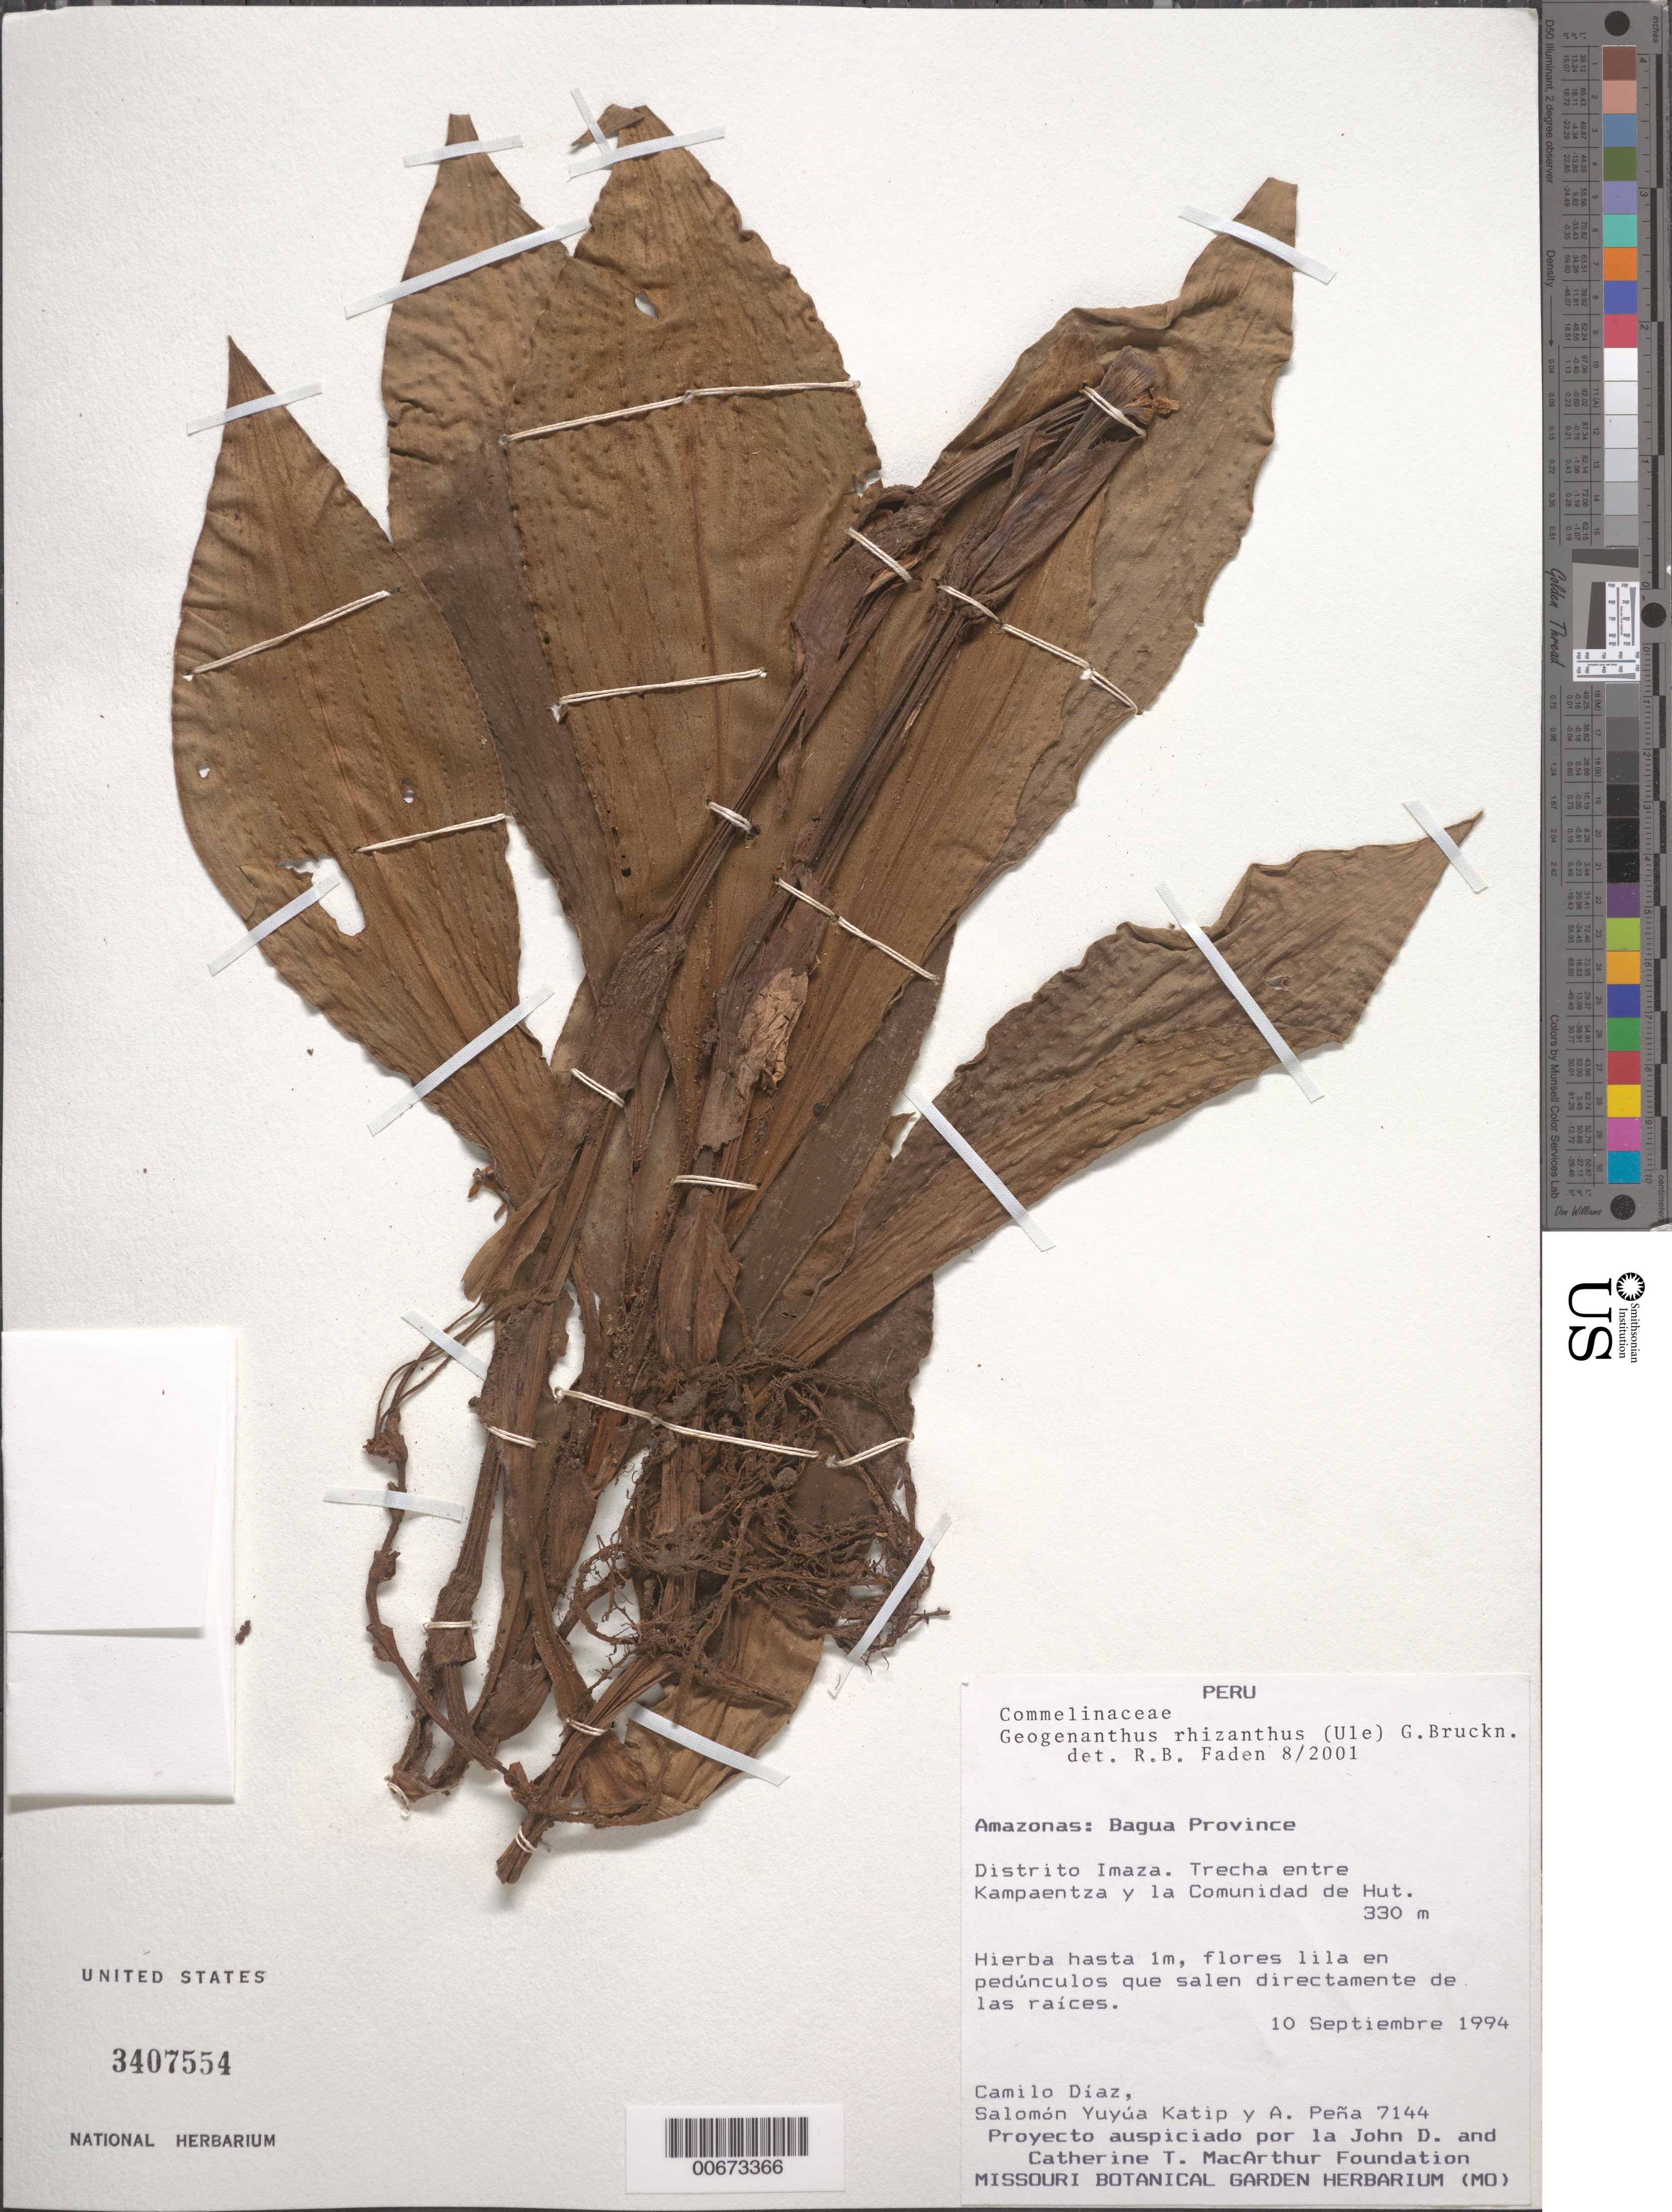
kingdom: Plantae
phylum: Tracheophyta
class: Liliopsida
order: Commelinales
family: Commelinaceae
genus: Geogenanthus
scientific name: Geogenanthus rhizanthus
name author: (Ule) G. Brückn.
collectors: C. Díaz, S. Katip & A. Pena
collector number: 7144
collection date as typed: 10 Sep 1994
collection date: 1994-09-10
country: Peru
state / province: Amazonas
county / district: Bagua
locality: Imaza, between Kampaentza and Hut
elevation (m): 330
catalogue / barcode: US 3407554